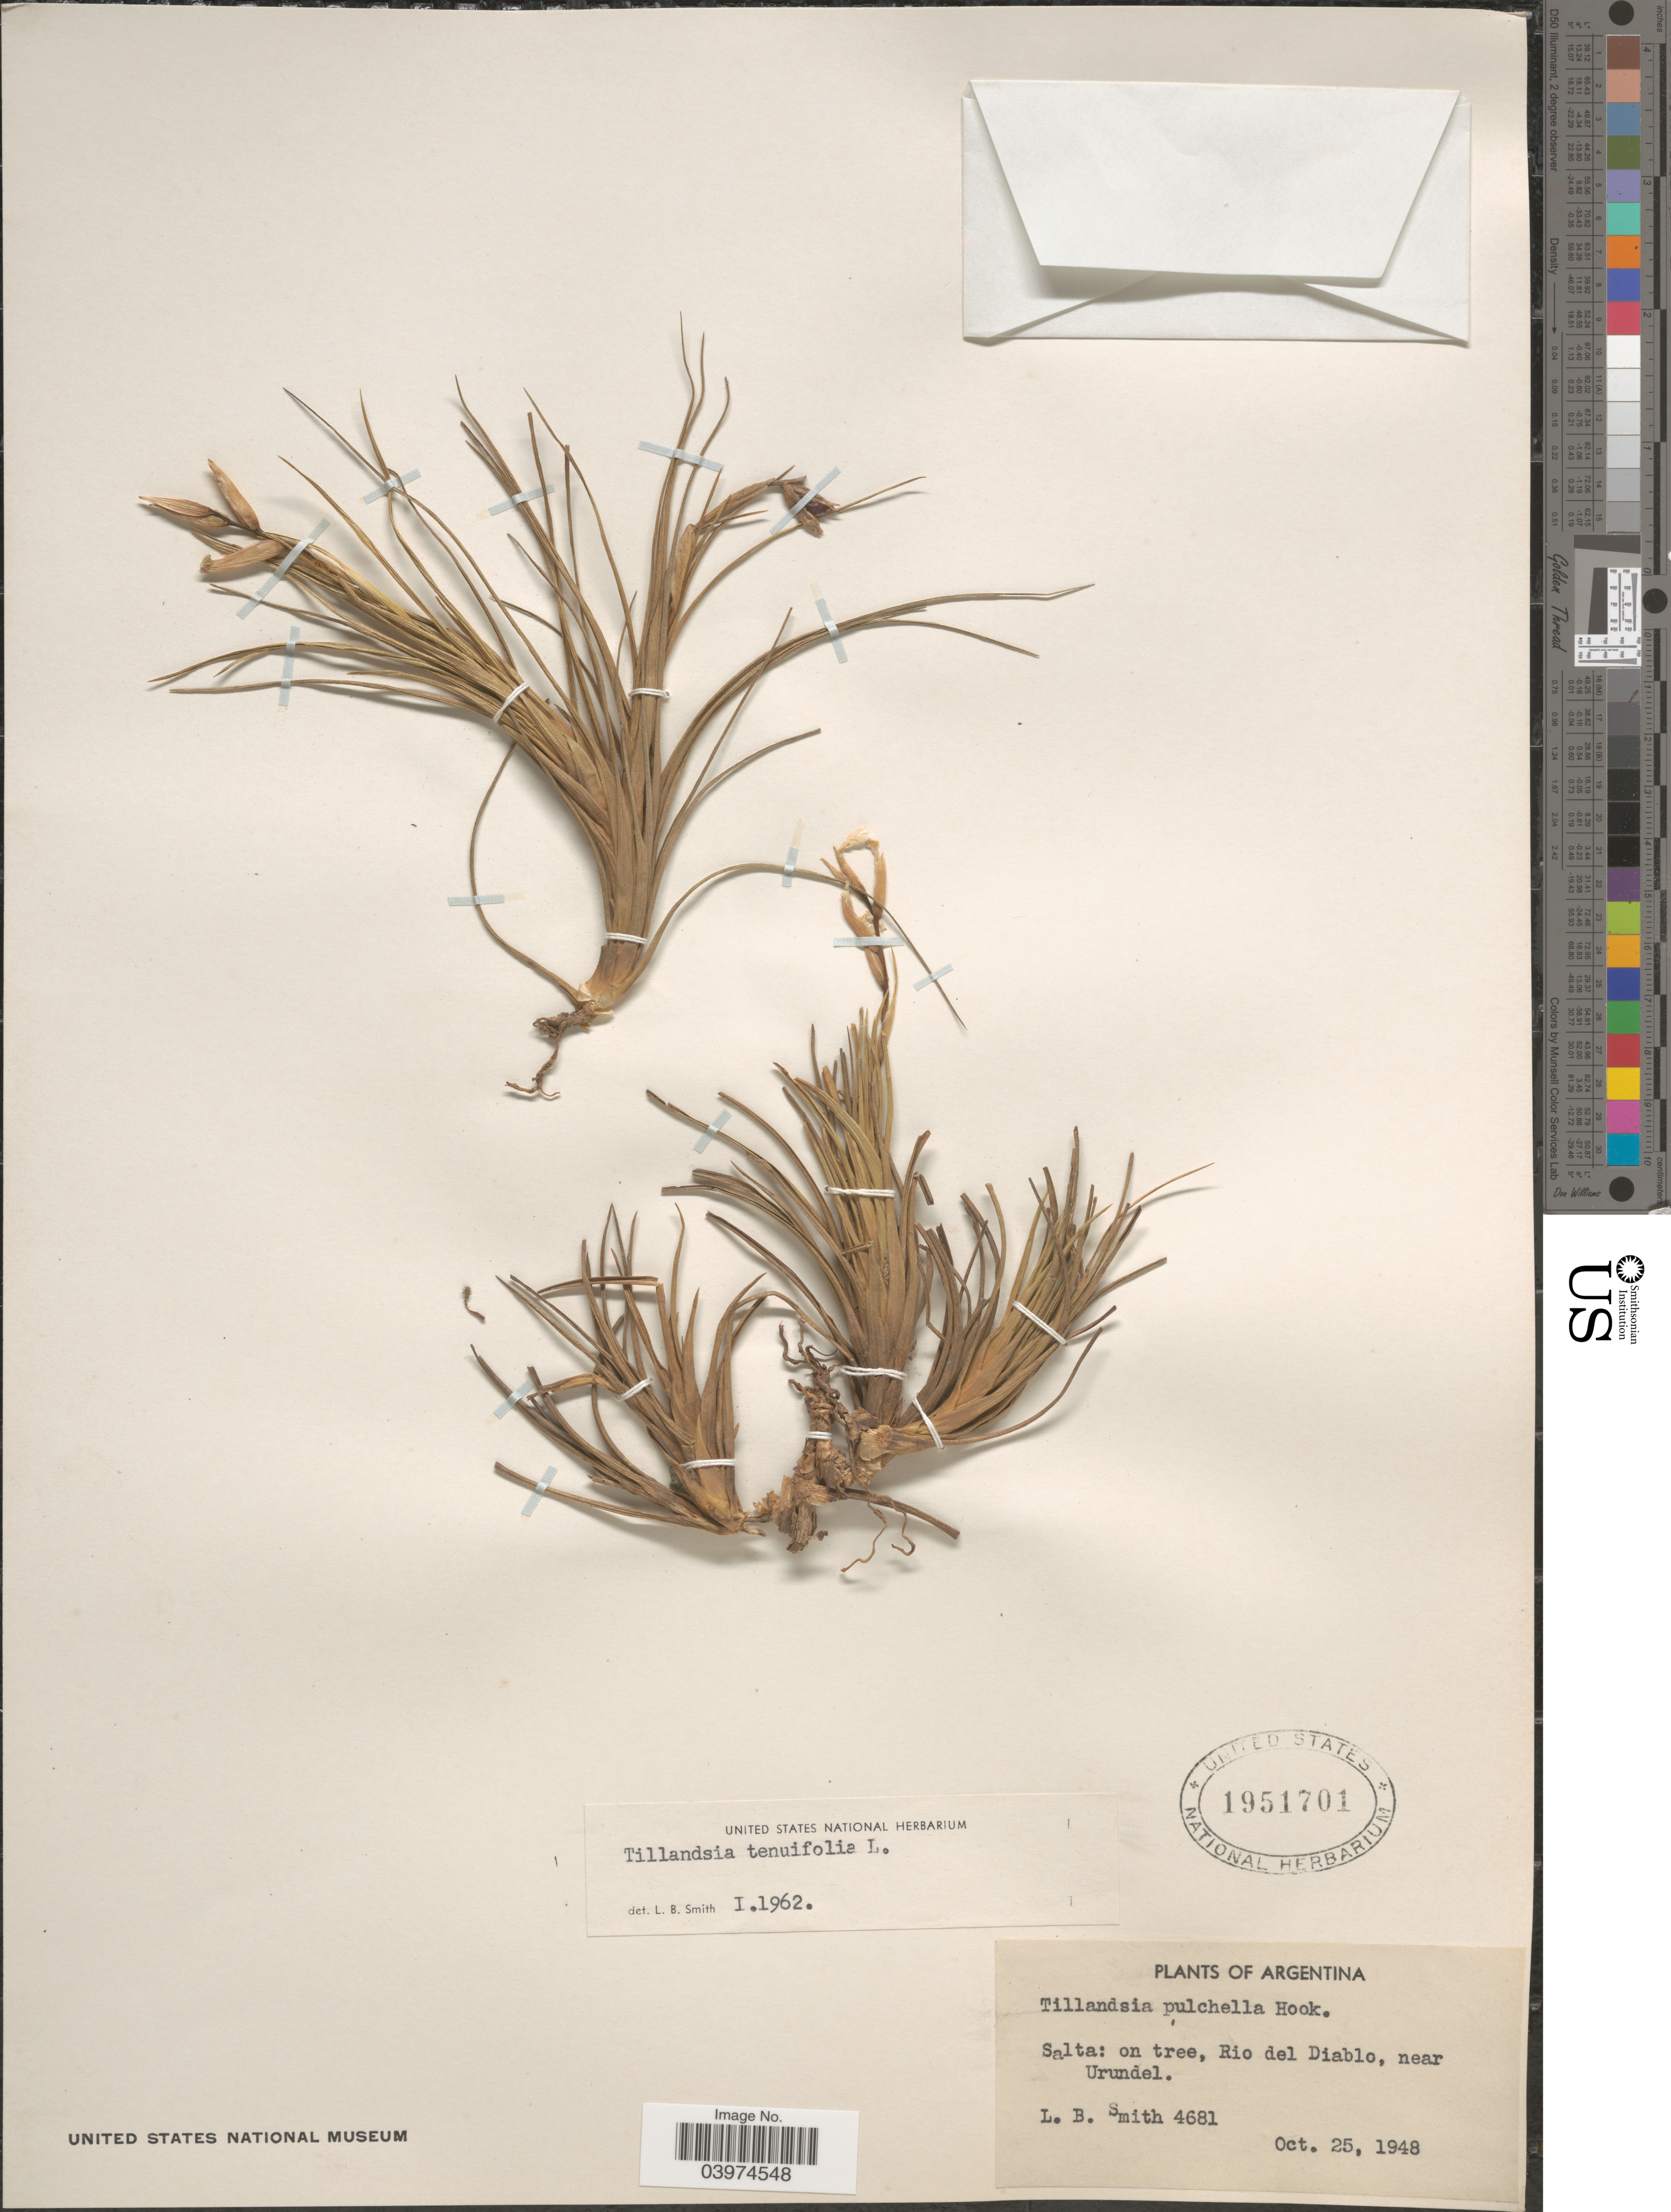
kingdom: Plantae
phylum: Tracheophyta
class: Liliopsida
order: Poales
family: Bromeliaceae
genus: Tillandsia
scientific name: Tillandsia tenuifolia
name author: L.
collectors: L. Smith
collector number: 4681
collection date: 1948-10-25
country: Argentina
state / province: Salta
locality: On tree, Rio del Diablo, near Urundel.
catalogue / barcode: US 1951701